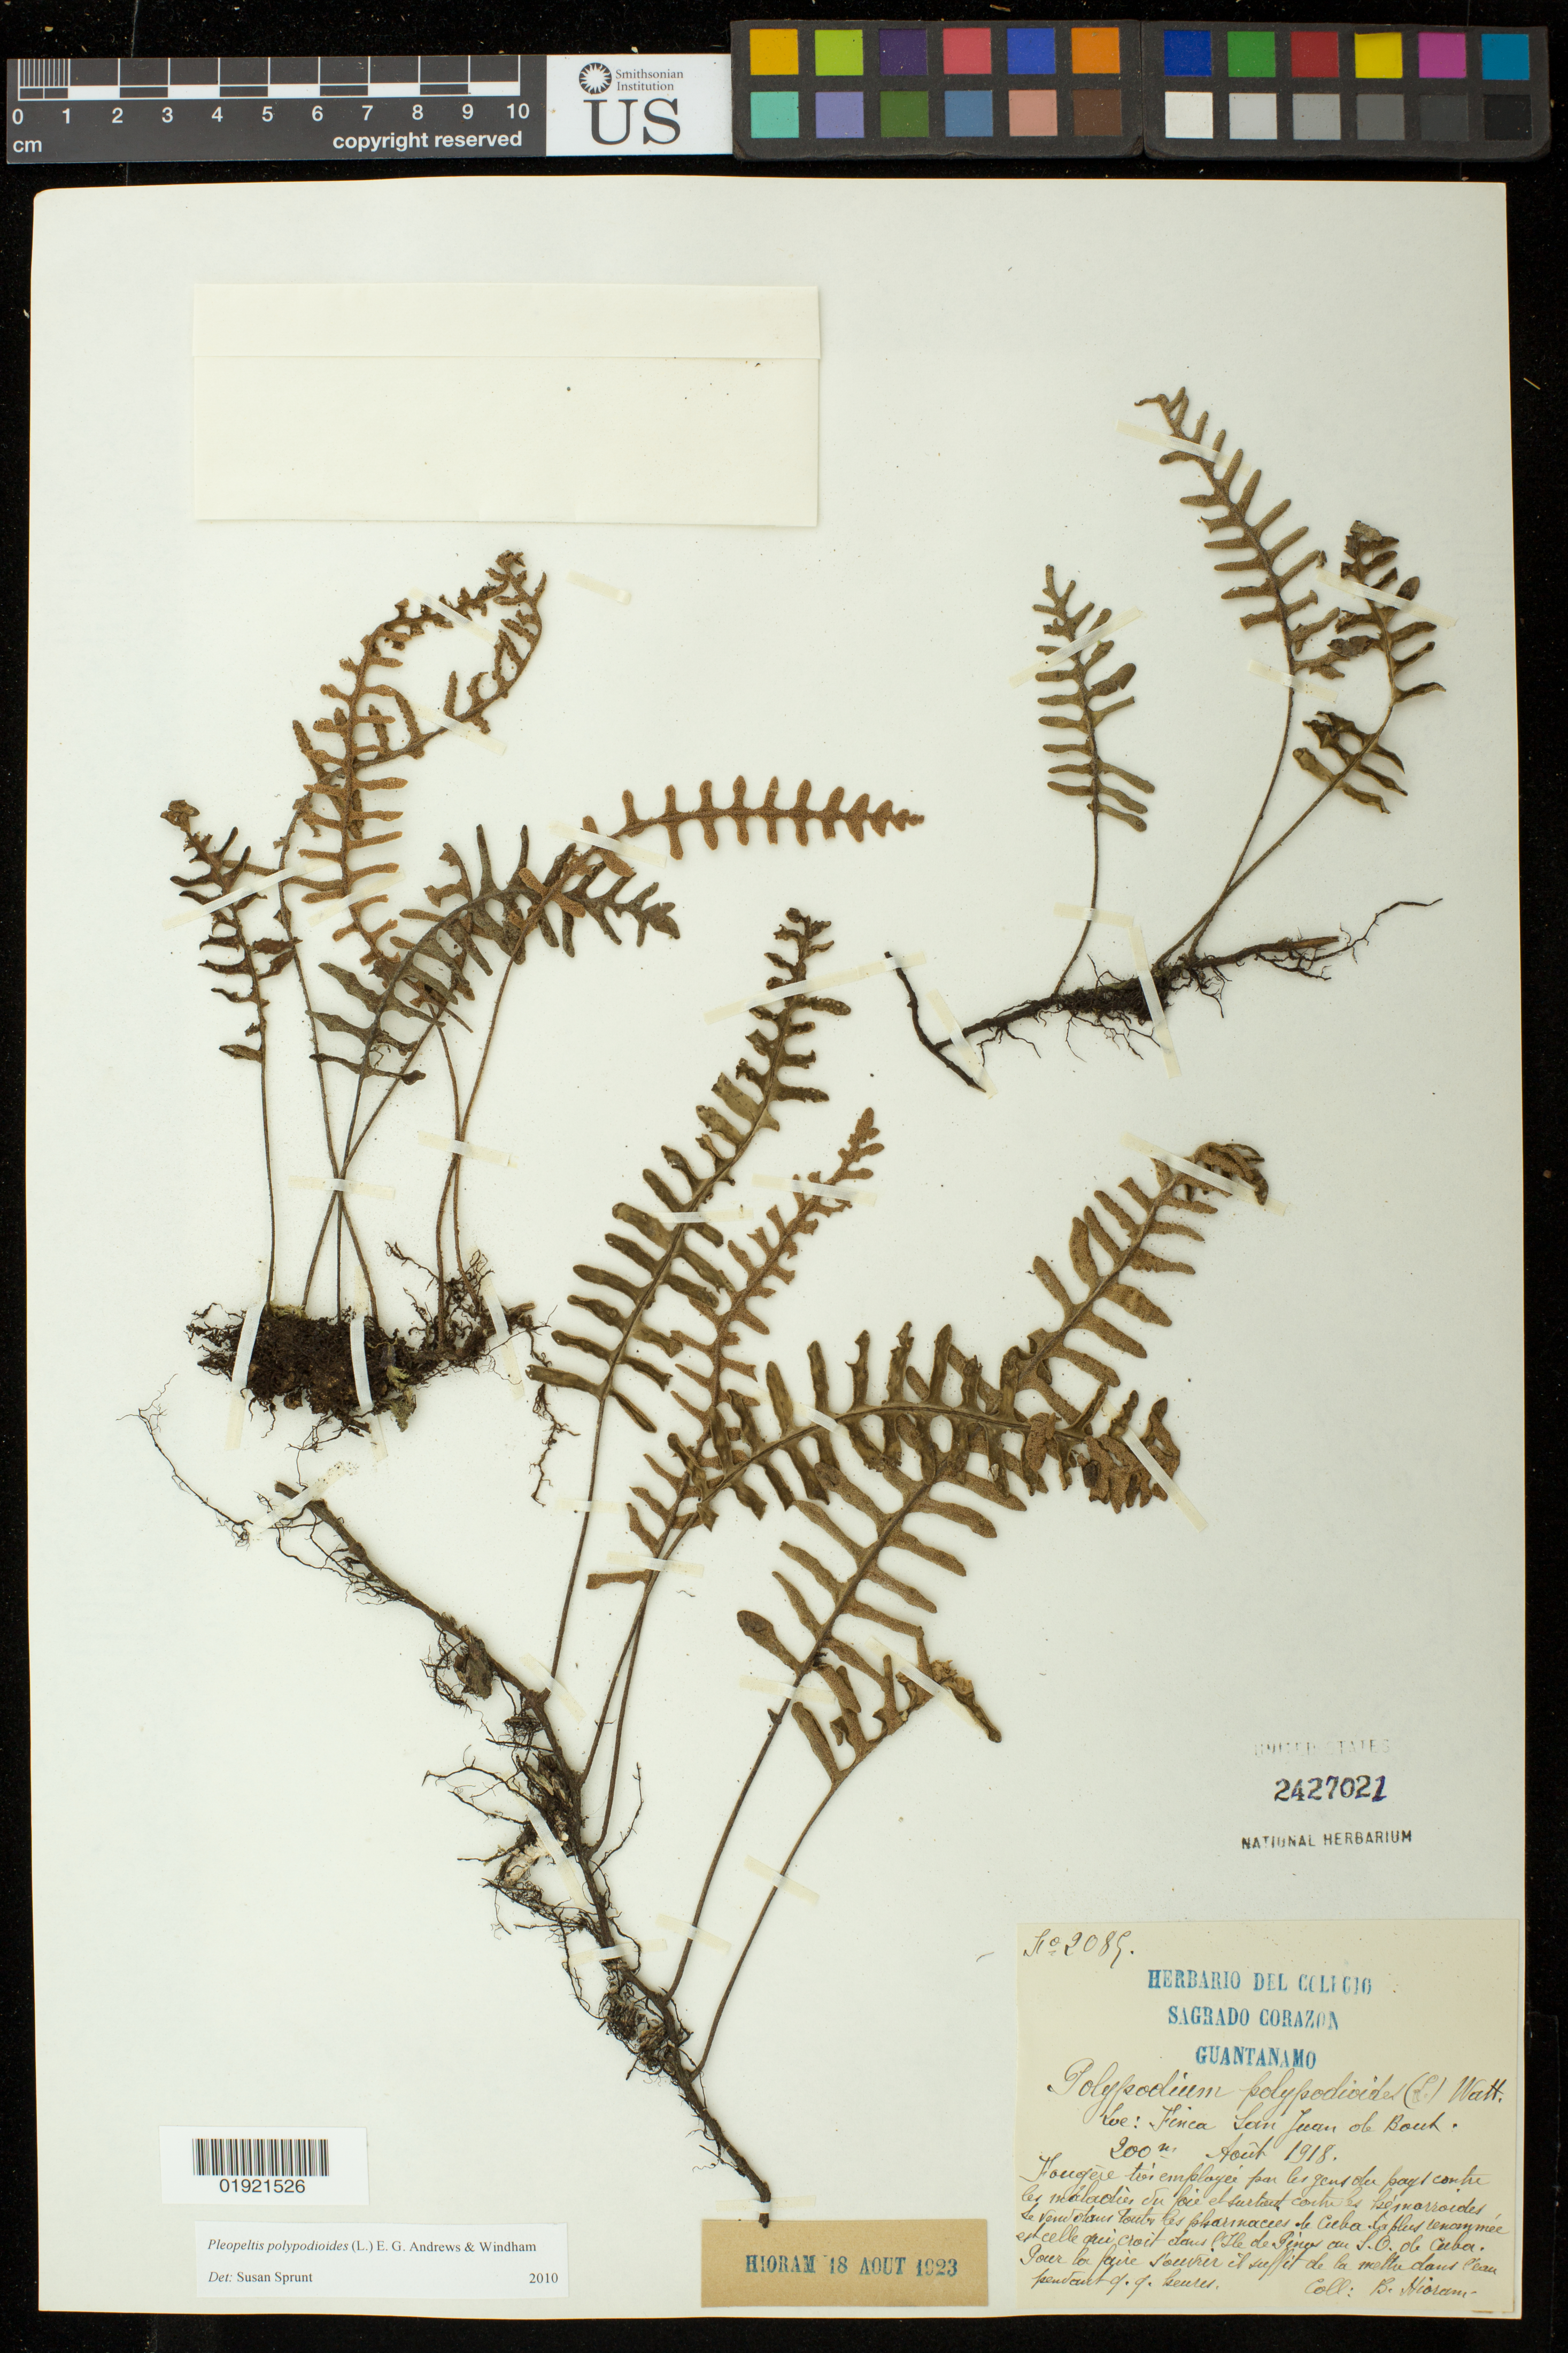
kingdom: Plantae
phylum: Tracheophyta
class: Polypodiopsida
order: Polypodiales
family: Polypodiaceae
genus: Pleopeltis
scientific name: Pleopeltis polypodioides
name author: (L.) E.G. Andrews & Windham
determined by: Sprunt, S. V.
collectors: B. Hioram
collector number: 2089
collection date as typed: Aout 1918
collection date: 1918-08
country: Cuba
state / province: Guantanamo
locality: Sagrado Corazon, Guantanamo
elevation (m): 200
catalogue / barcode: US 2427021